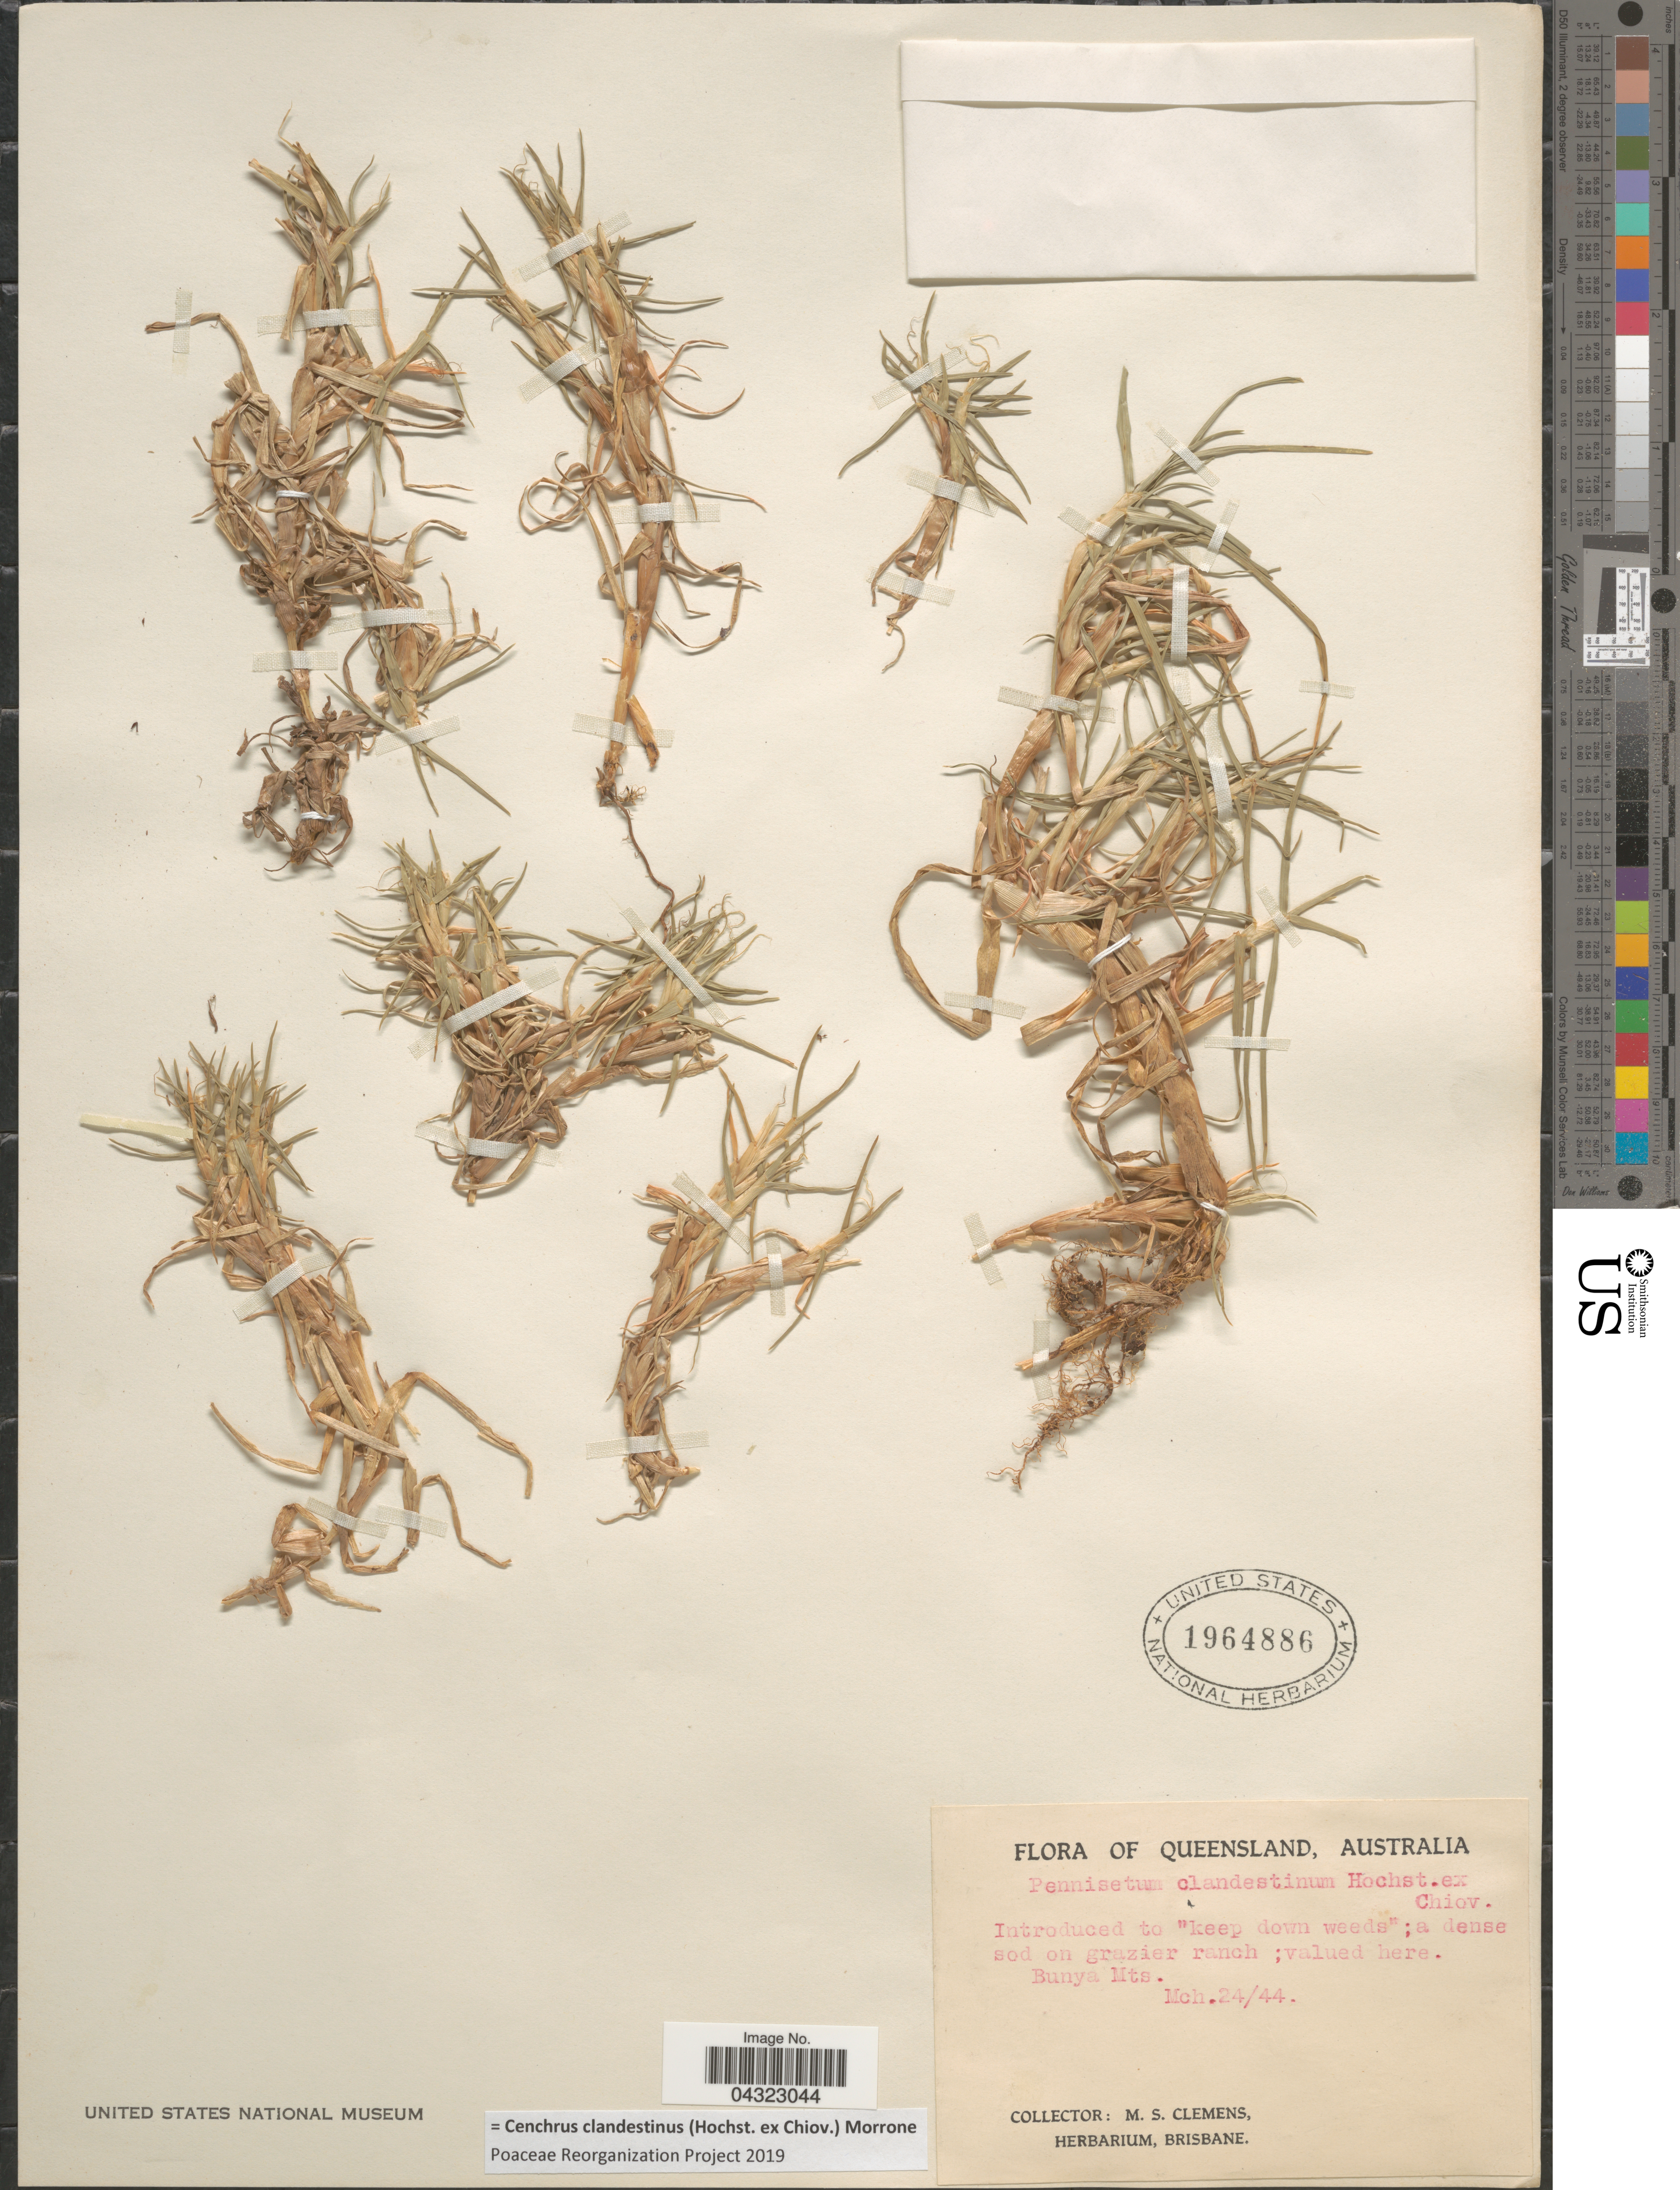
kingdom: Plantae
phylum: Tracheophyta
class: Liliopsida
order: Poales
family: Poaceae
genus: Cenchrus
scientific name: Cenchrus clandestinus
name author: (Hochst. & Chiov.) Morrone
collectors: M. S. Clemens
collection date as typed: Transcribed d/m/y: 24/3/44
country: Australia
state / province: Queensland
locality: Bunya Mts.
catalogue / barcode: US 1964886